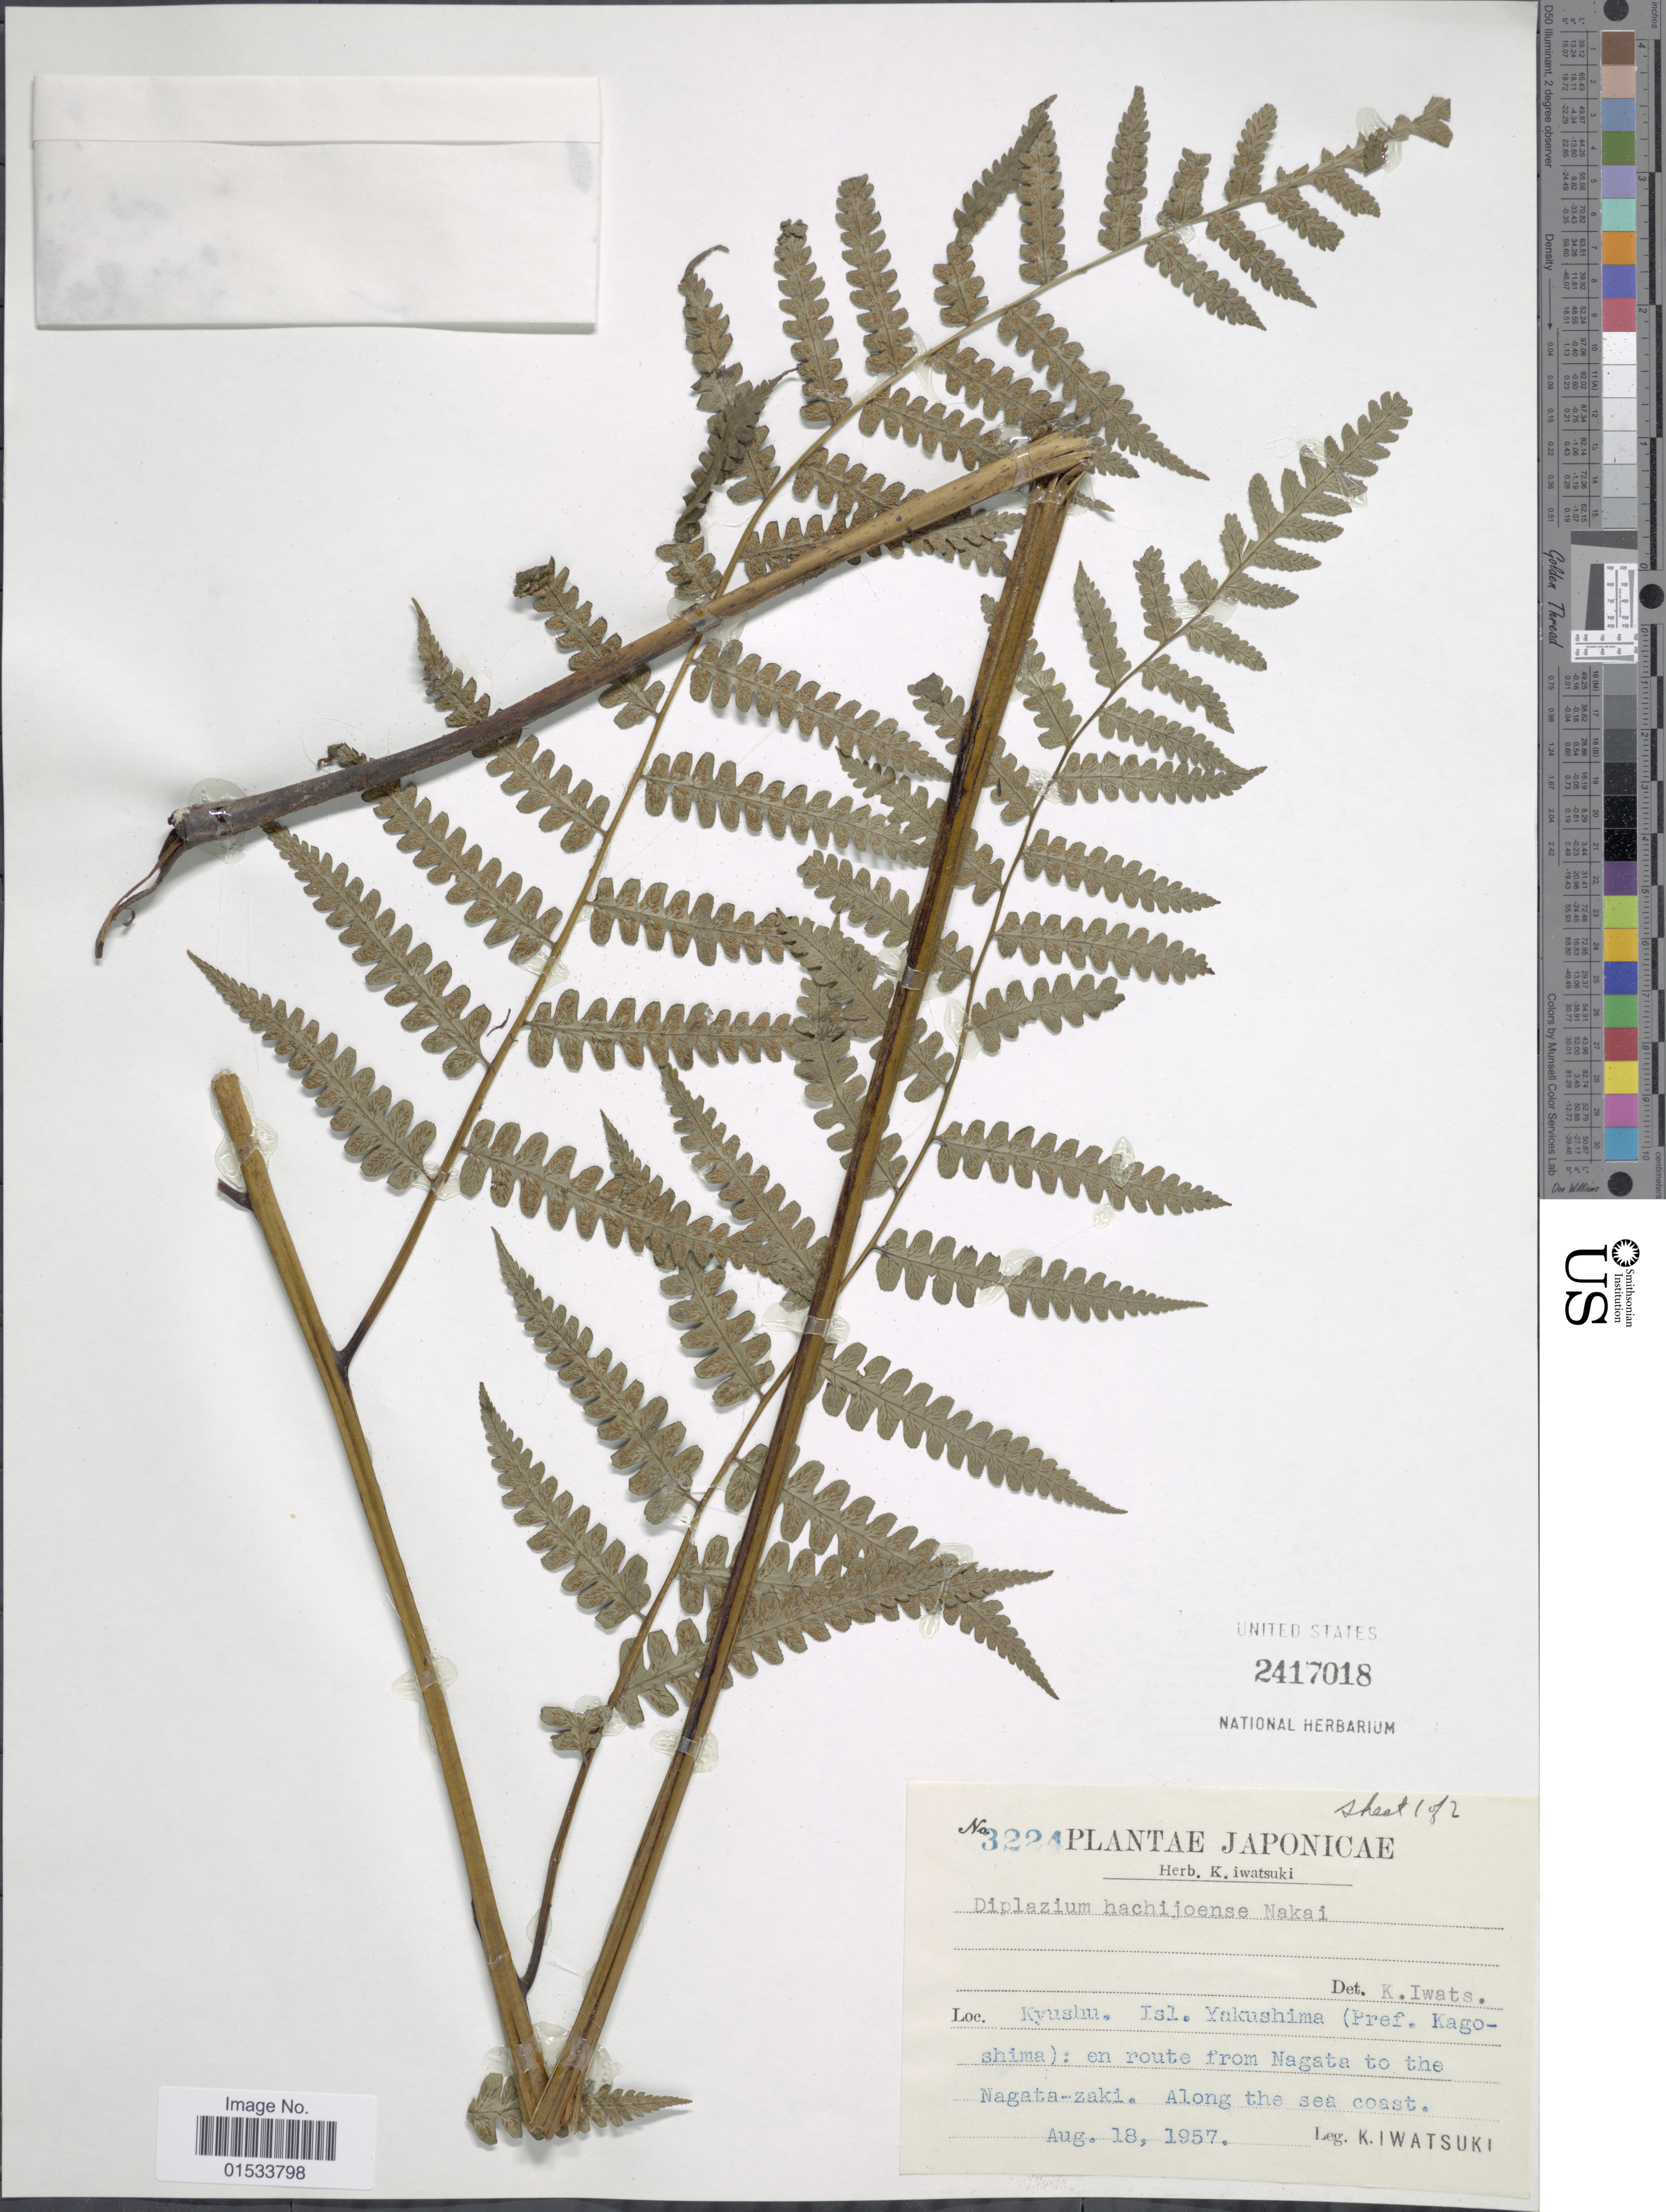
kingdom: Plantae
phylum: Tracheophyta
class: Polypodiopsida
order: Polypodiales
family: Athyriaceae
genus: Diplazium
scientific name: Diplazium hachijoense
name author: Nakai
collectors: K. Iwatsuki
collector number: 3224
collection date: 1957-08-18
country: Japan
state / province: Kagosima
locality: Kyushu, Isl. Yakushima: en route from Nagata to the Nagata- zaki.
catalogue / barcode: US 2417018